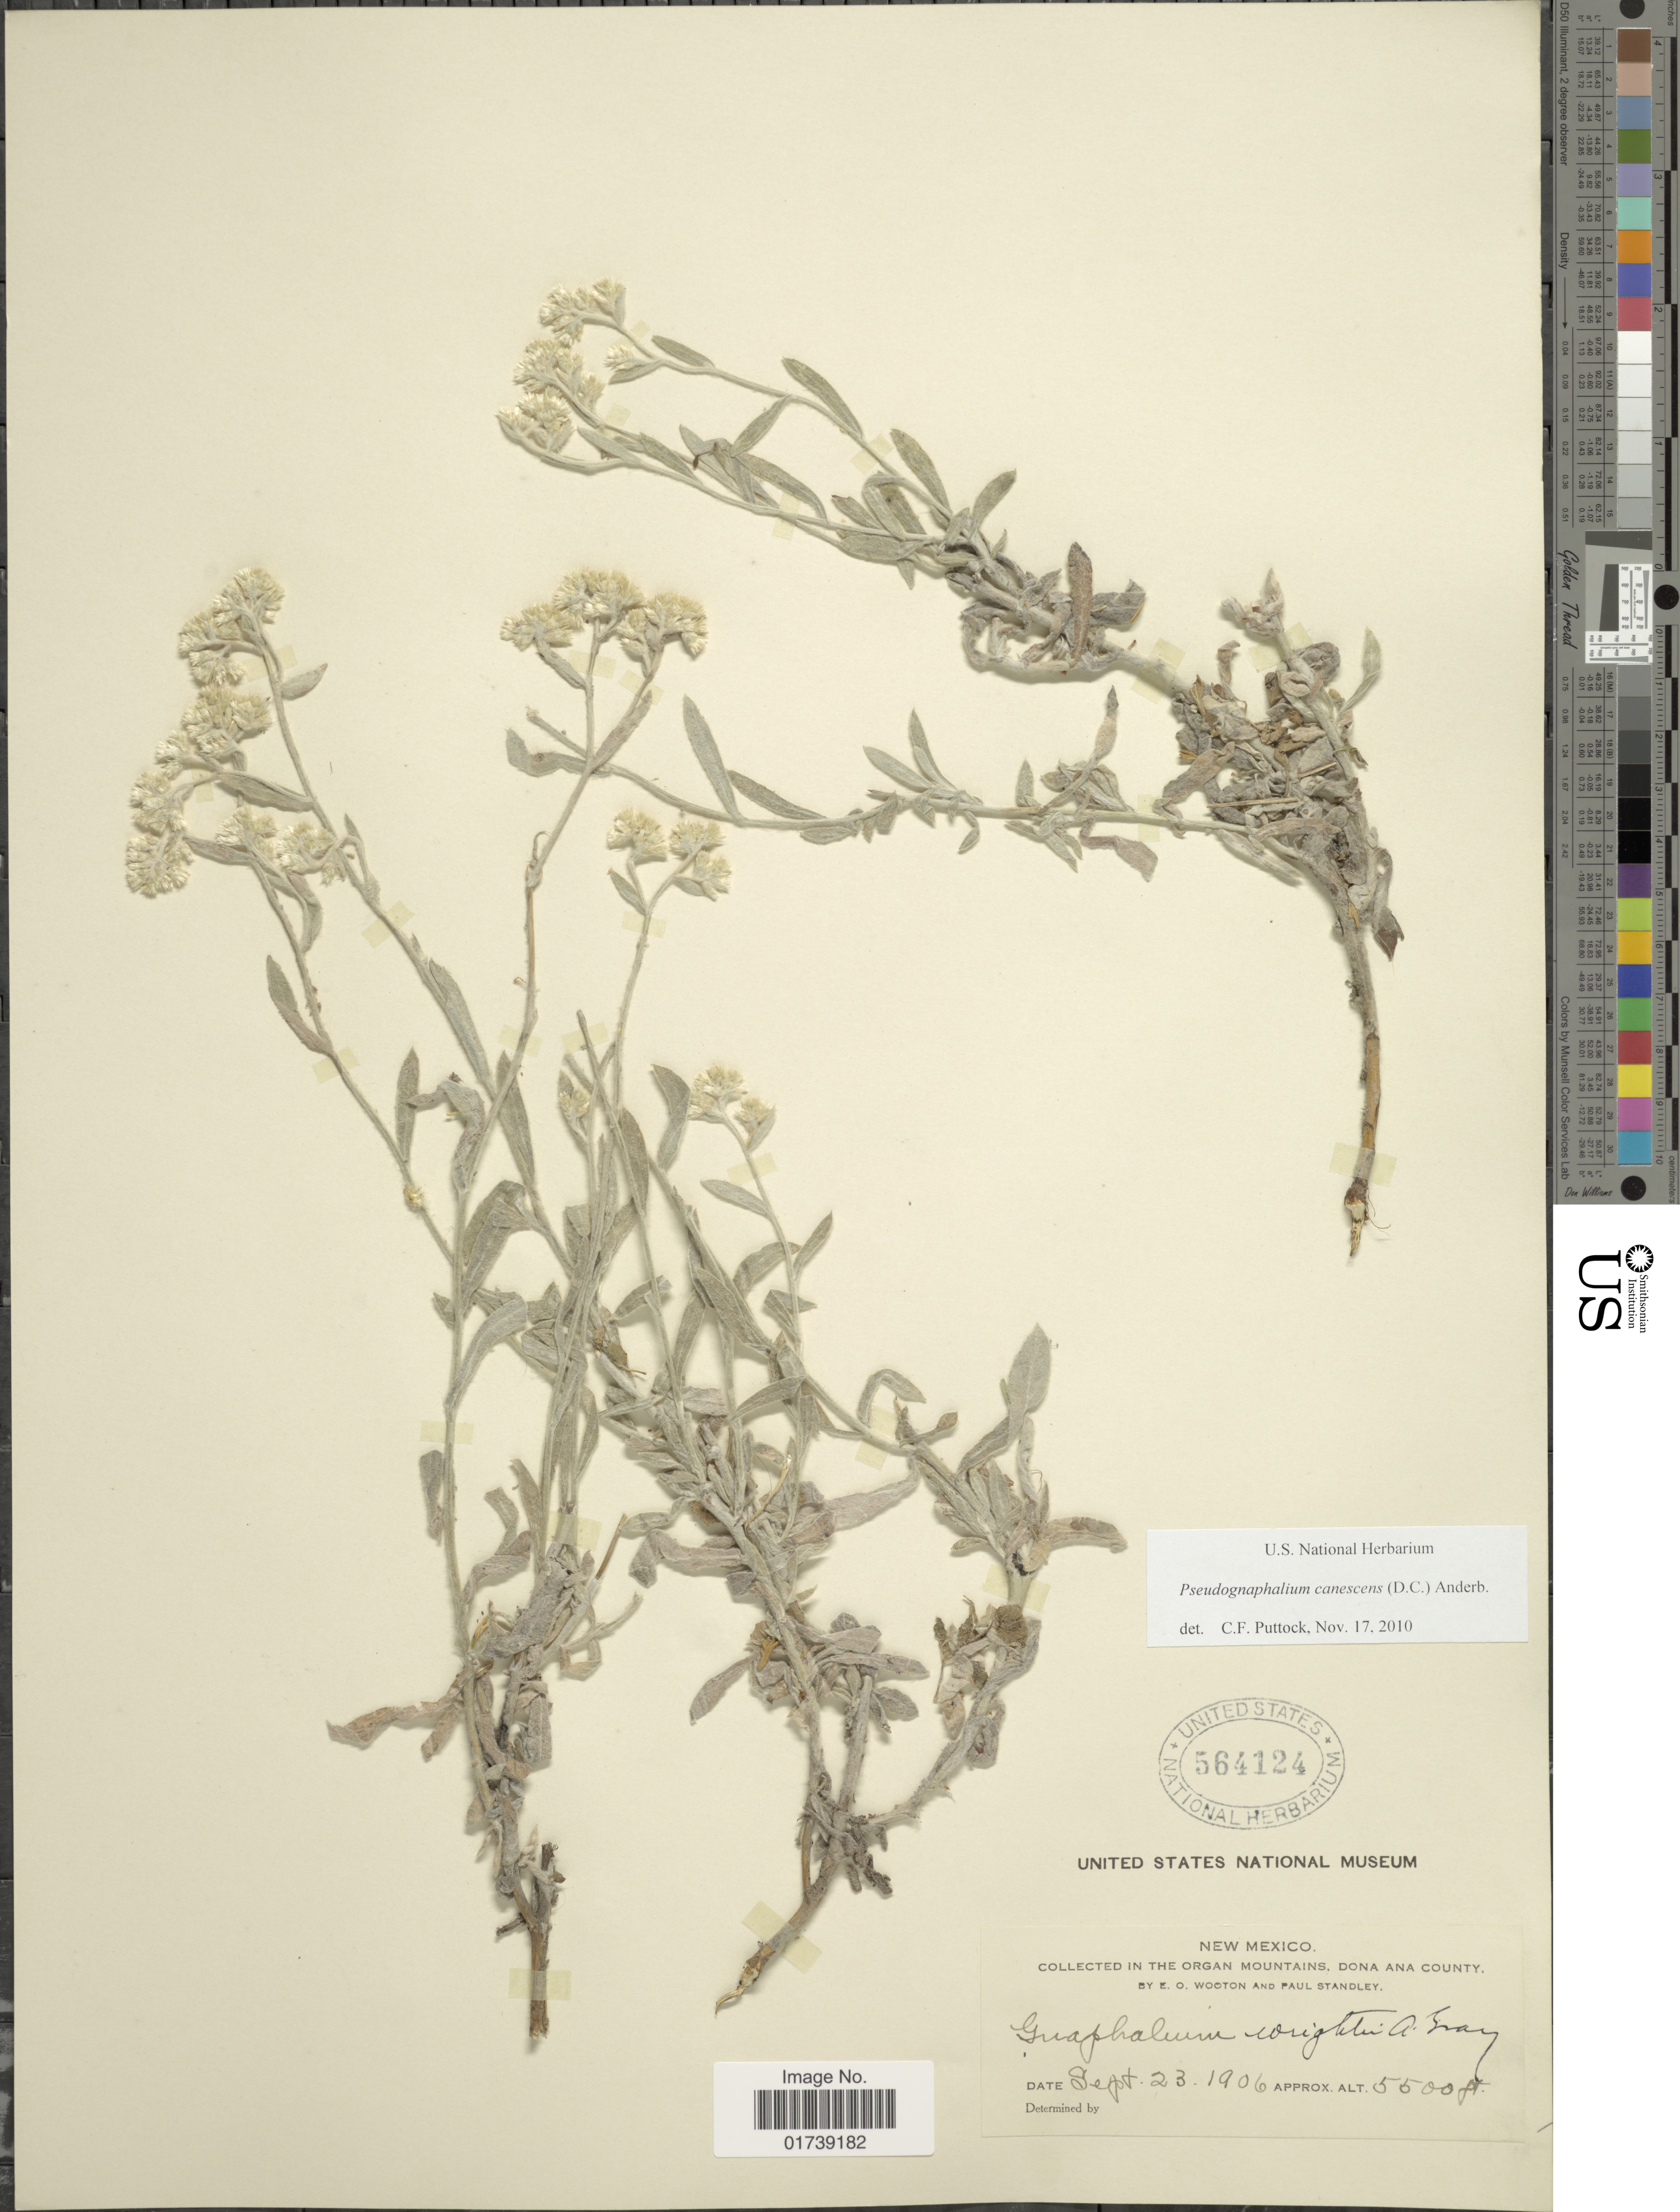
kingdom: Plantae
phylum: Tracheophyta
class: Magnoliopsida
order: Asterales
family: Asteraceae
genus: Pseudognaphalium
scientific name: Pseudognaphalium canescens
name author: (DC.) Anderb.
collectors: E. O. Wooton & P. C. Standley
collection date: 1906-09-23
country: United States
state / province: New Mexico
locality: Organ Mountains, Dona Ana County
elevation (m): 1676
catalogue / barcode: US 564124